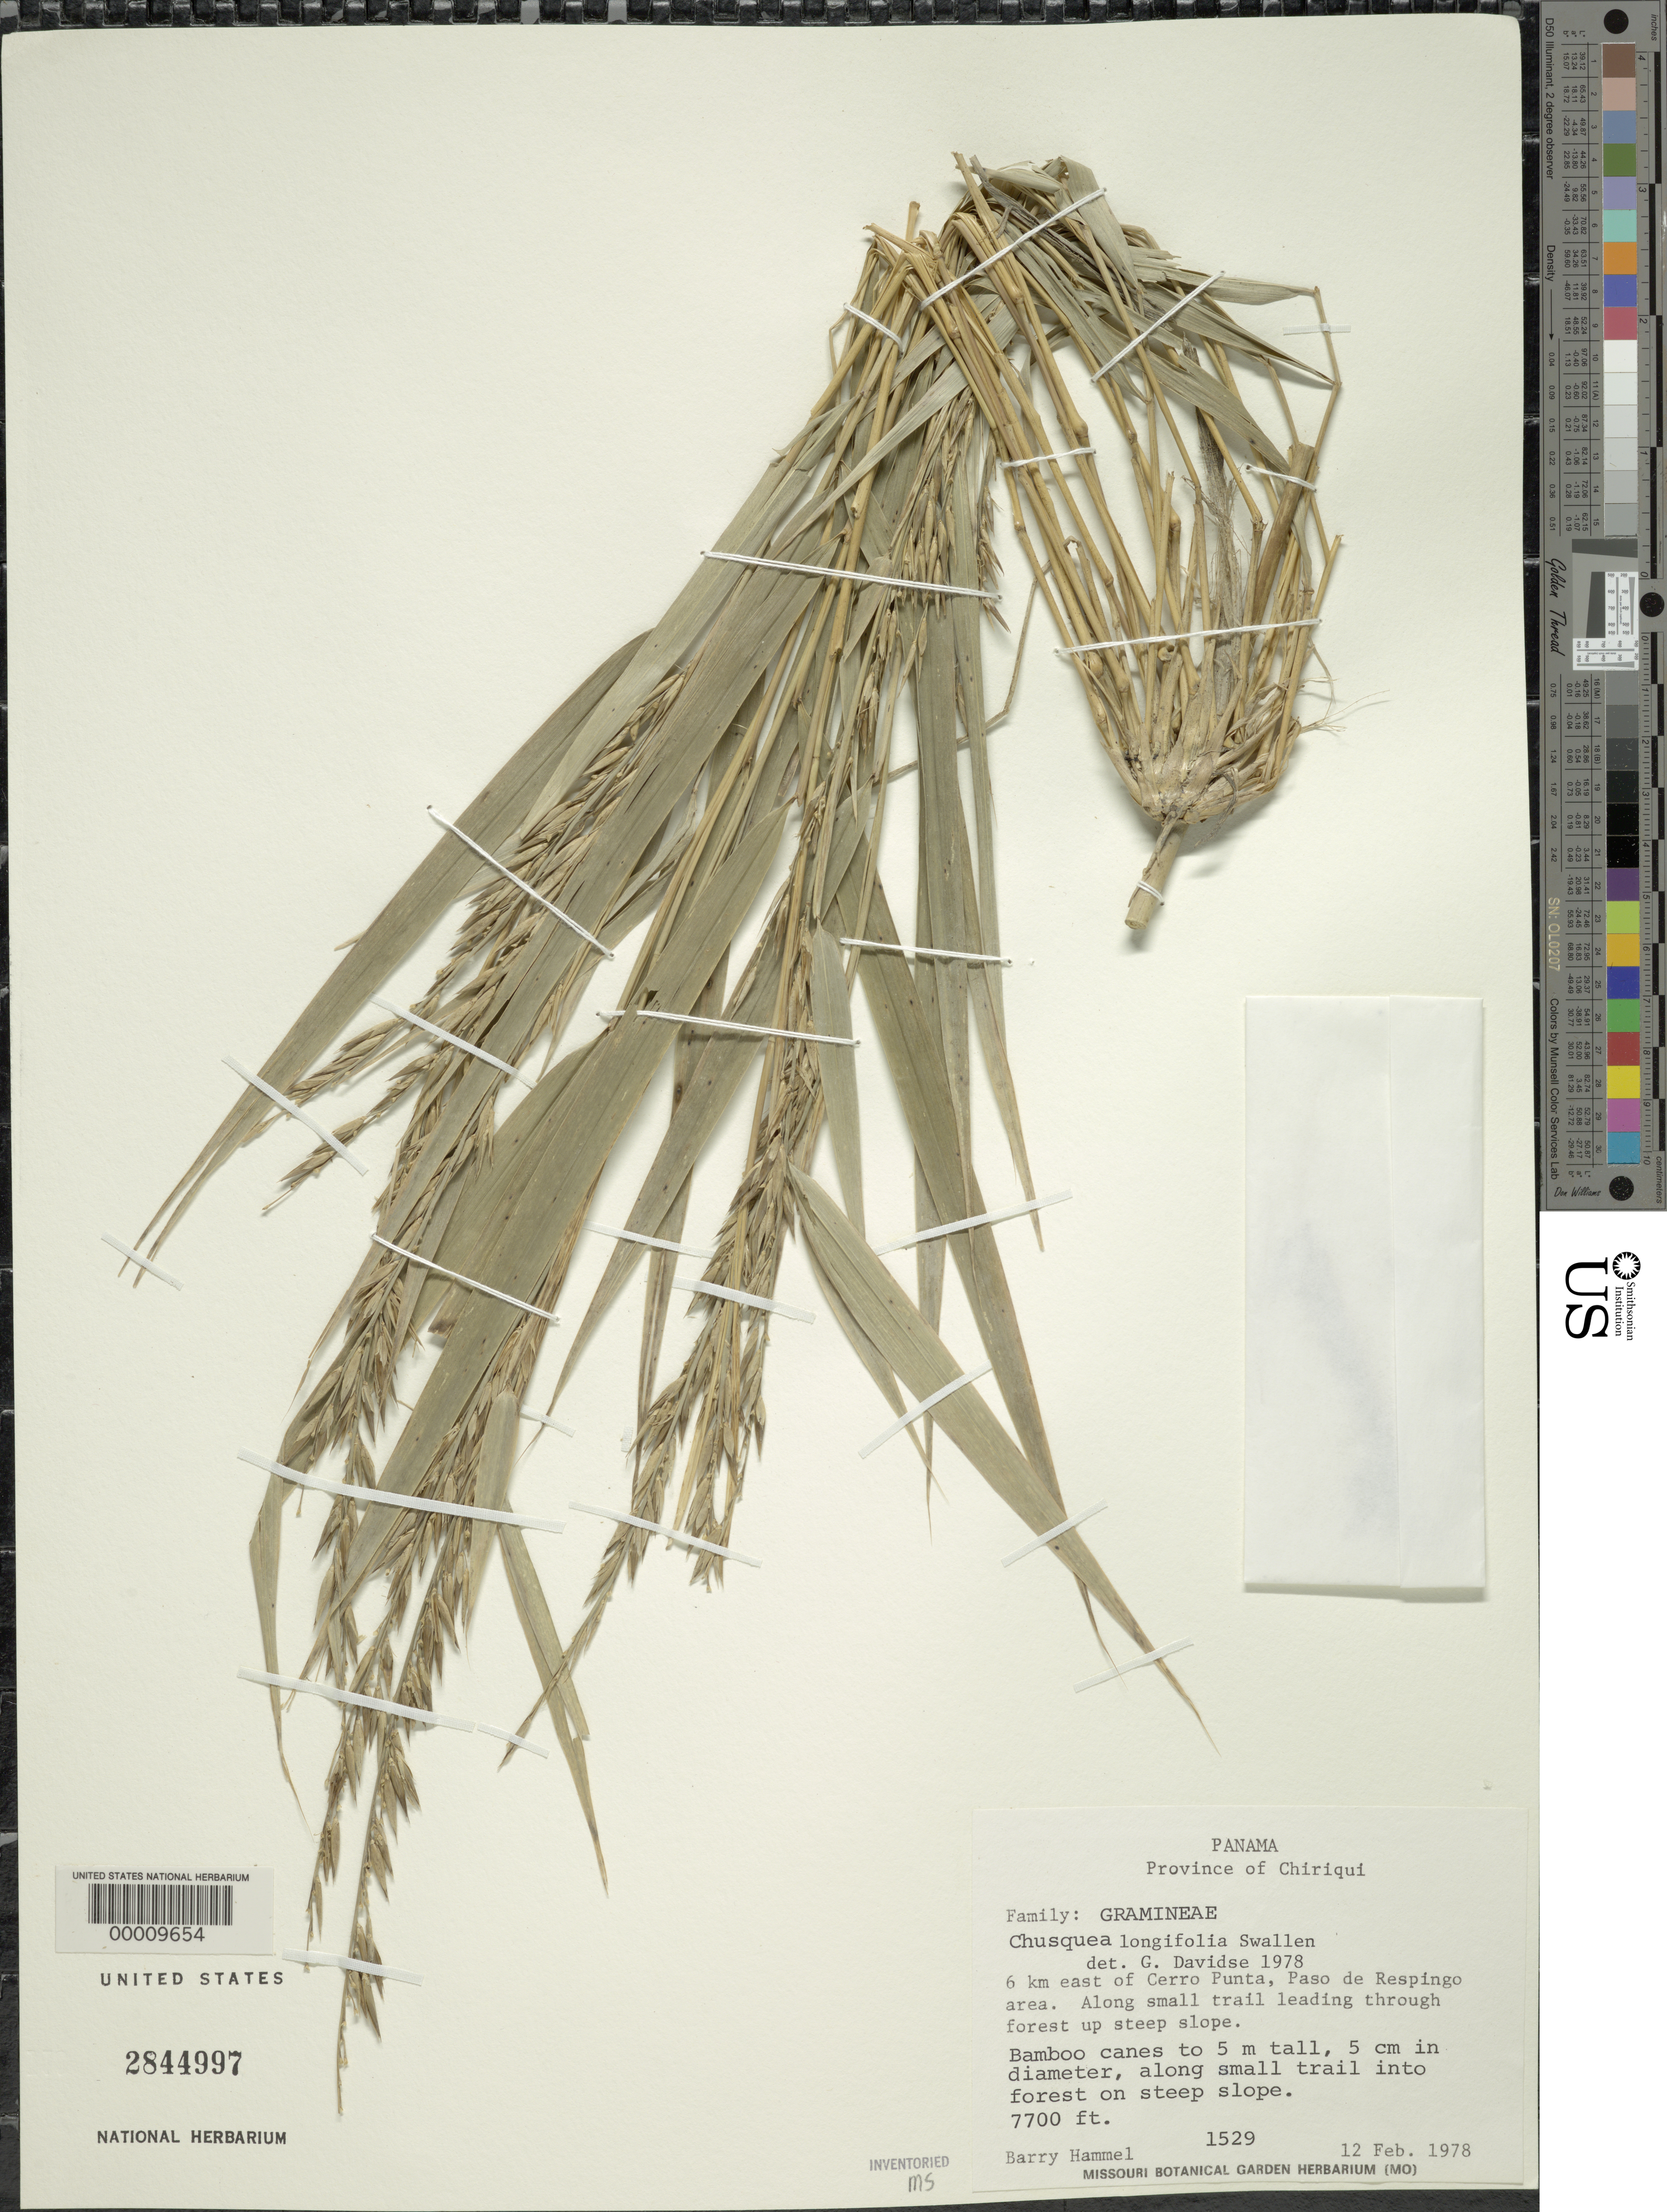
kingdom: Plantae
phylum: Tracheophyta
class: Liliopsida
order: Poales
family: Poaceae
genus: Chusquea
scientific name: Chusquea longifolia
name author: Swallen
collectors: B. Hammel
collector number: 1529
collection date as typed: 12 Feb 1978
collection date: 1978-02-12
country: Panama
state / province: Chiriquí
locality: Cerro Punta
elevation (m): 2347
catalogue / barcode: US 2844997